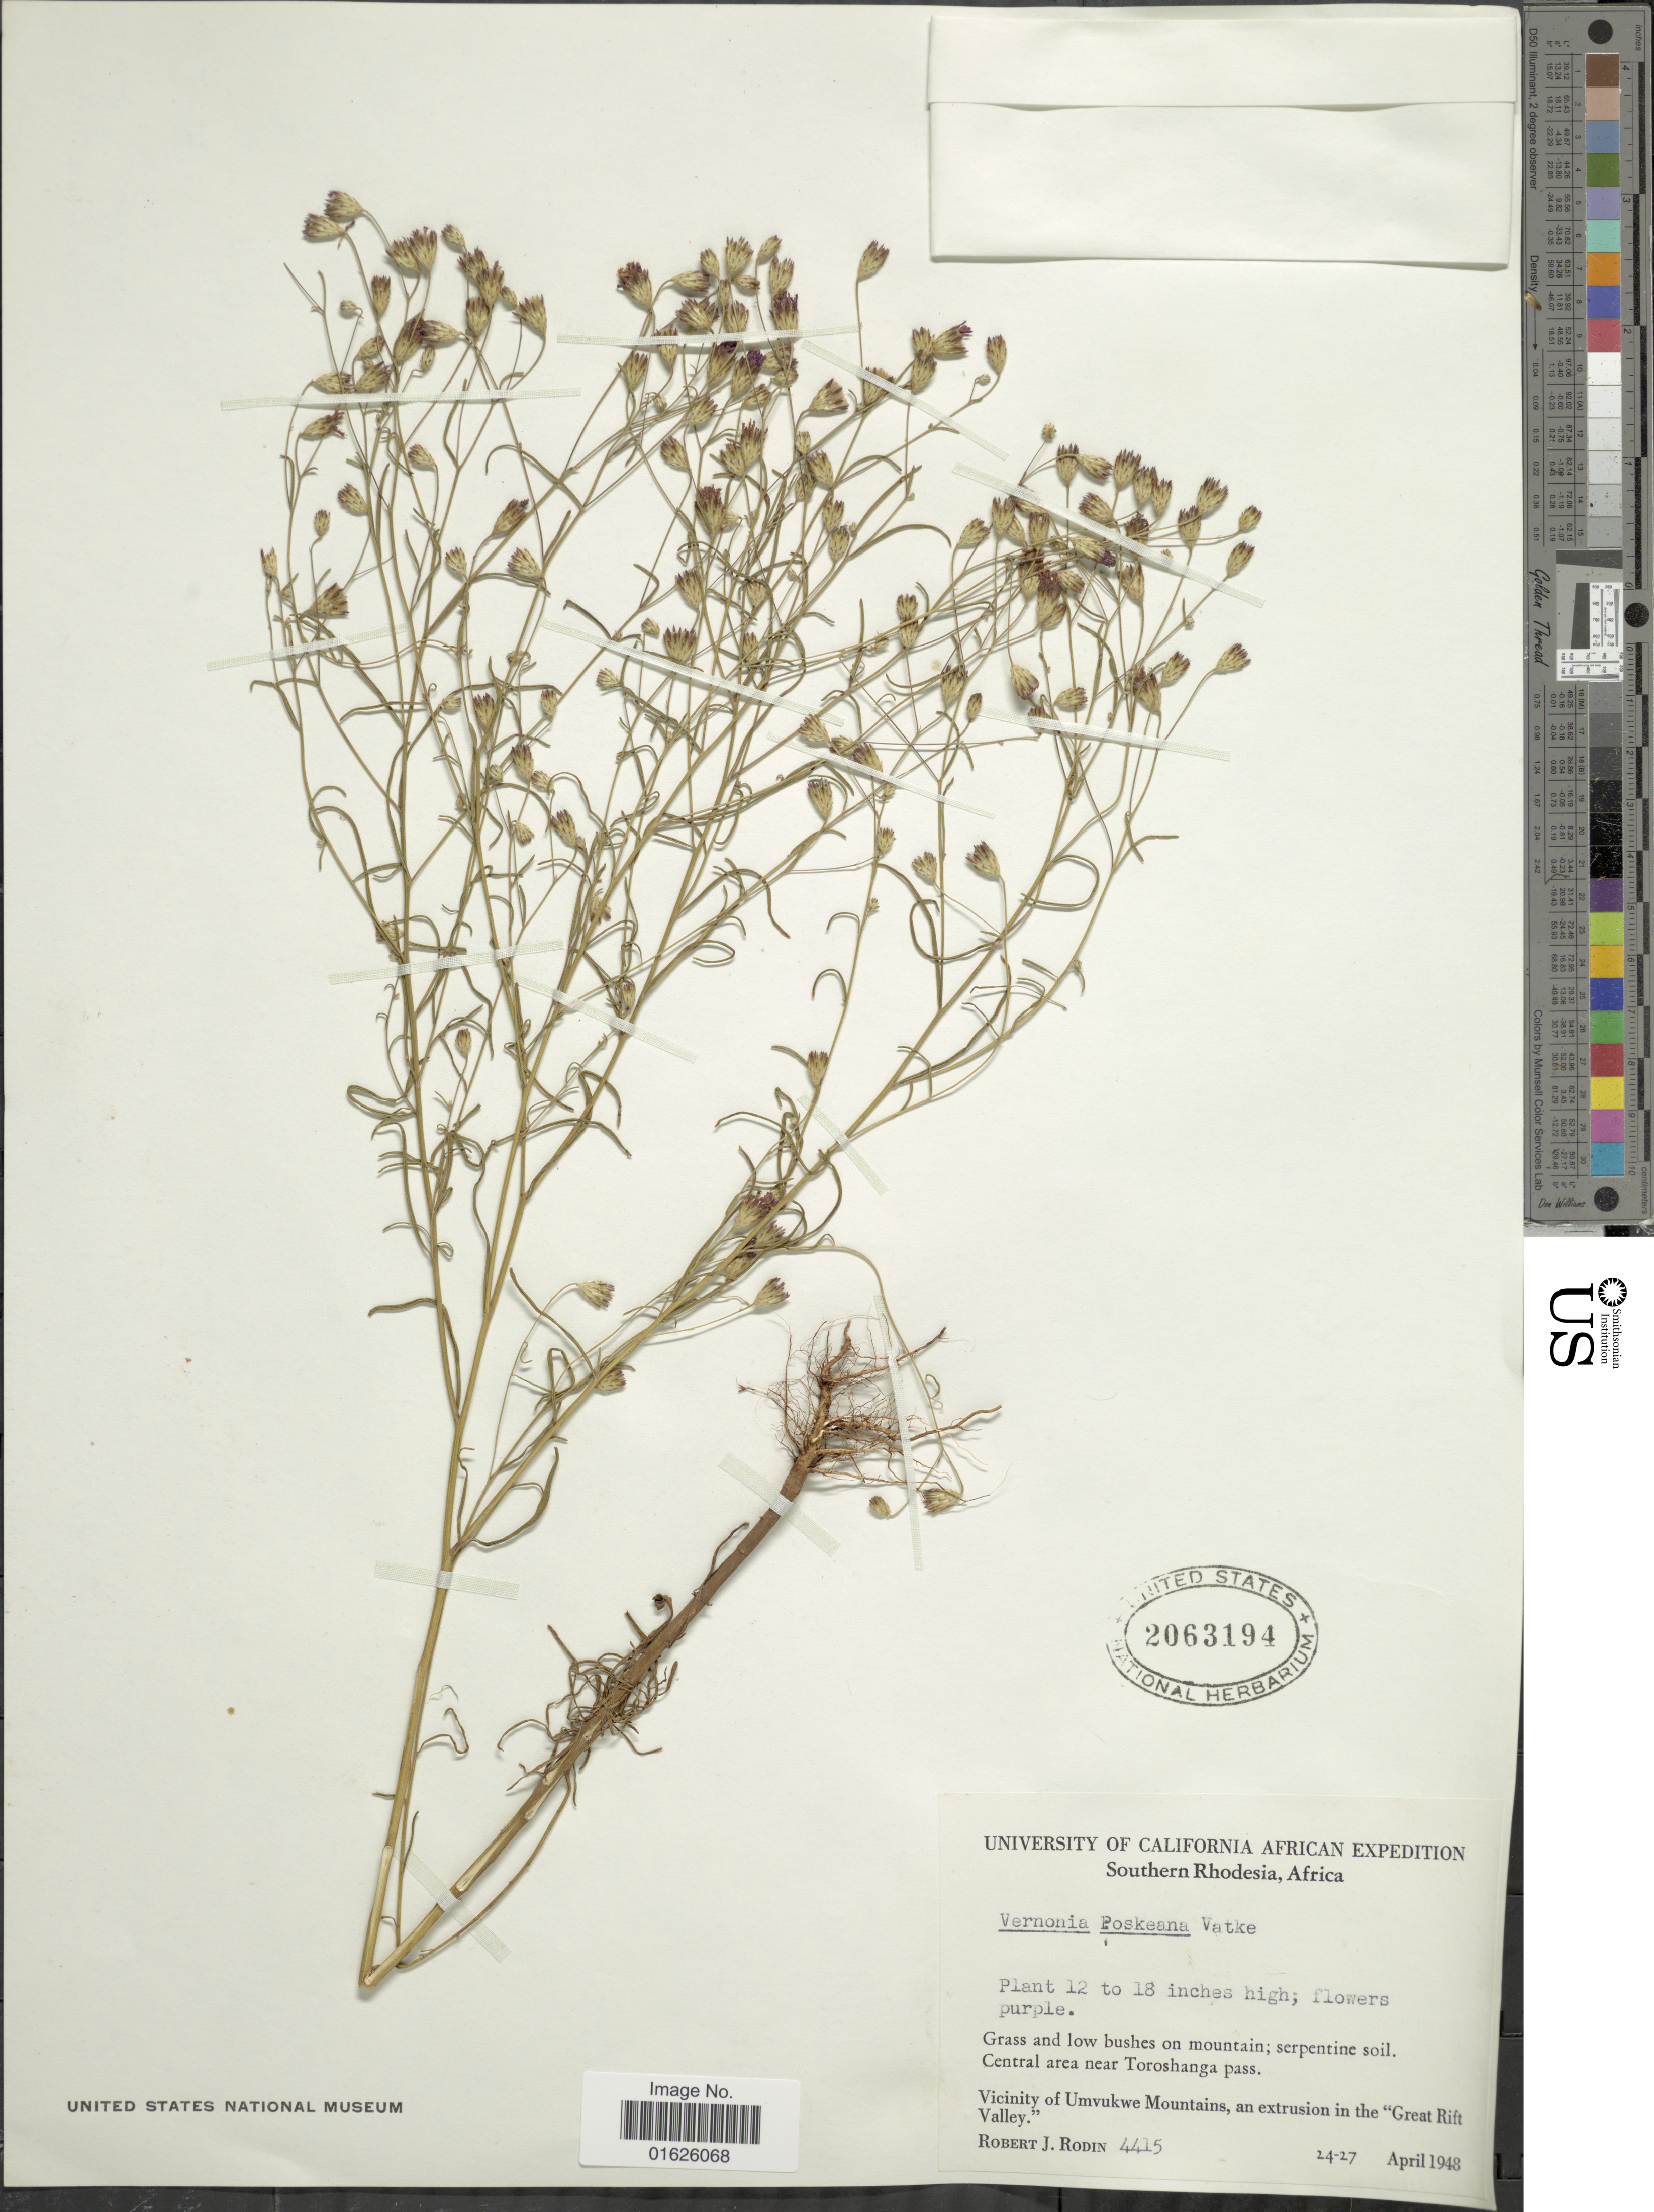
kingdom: Plantae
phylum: Tracheophyta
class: Magnoliopsida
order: Asterales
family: Asteraceae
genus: Polydora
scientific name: Polydora steetziana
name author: (Oliv. & Hiern) H. Rob.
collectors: R. J. Rodin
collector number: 4415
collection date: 1948-04-24/1948-04-27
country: Zimbabwe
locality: Near Darwindale, Vicinity of Umvukwe Mountains,an extrusion in the "Great Rift Valley."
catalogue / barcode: US 2063194